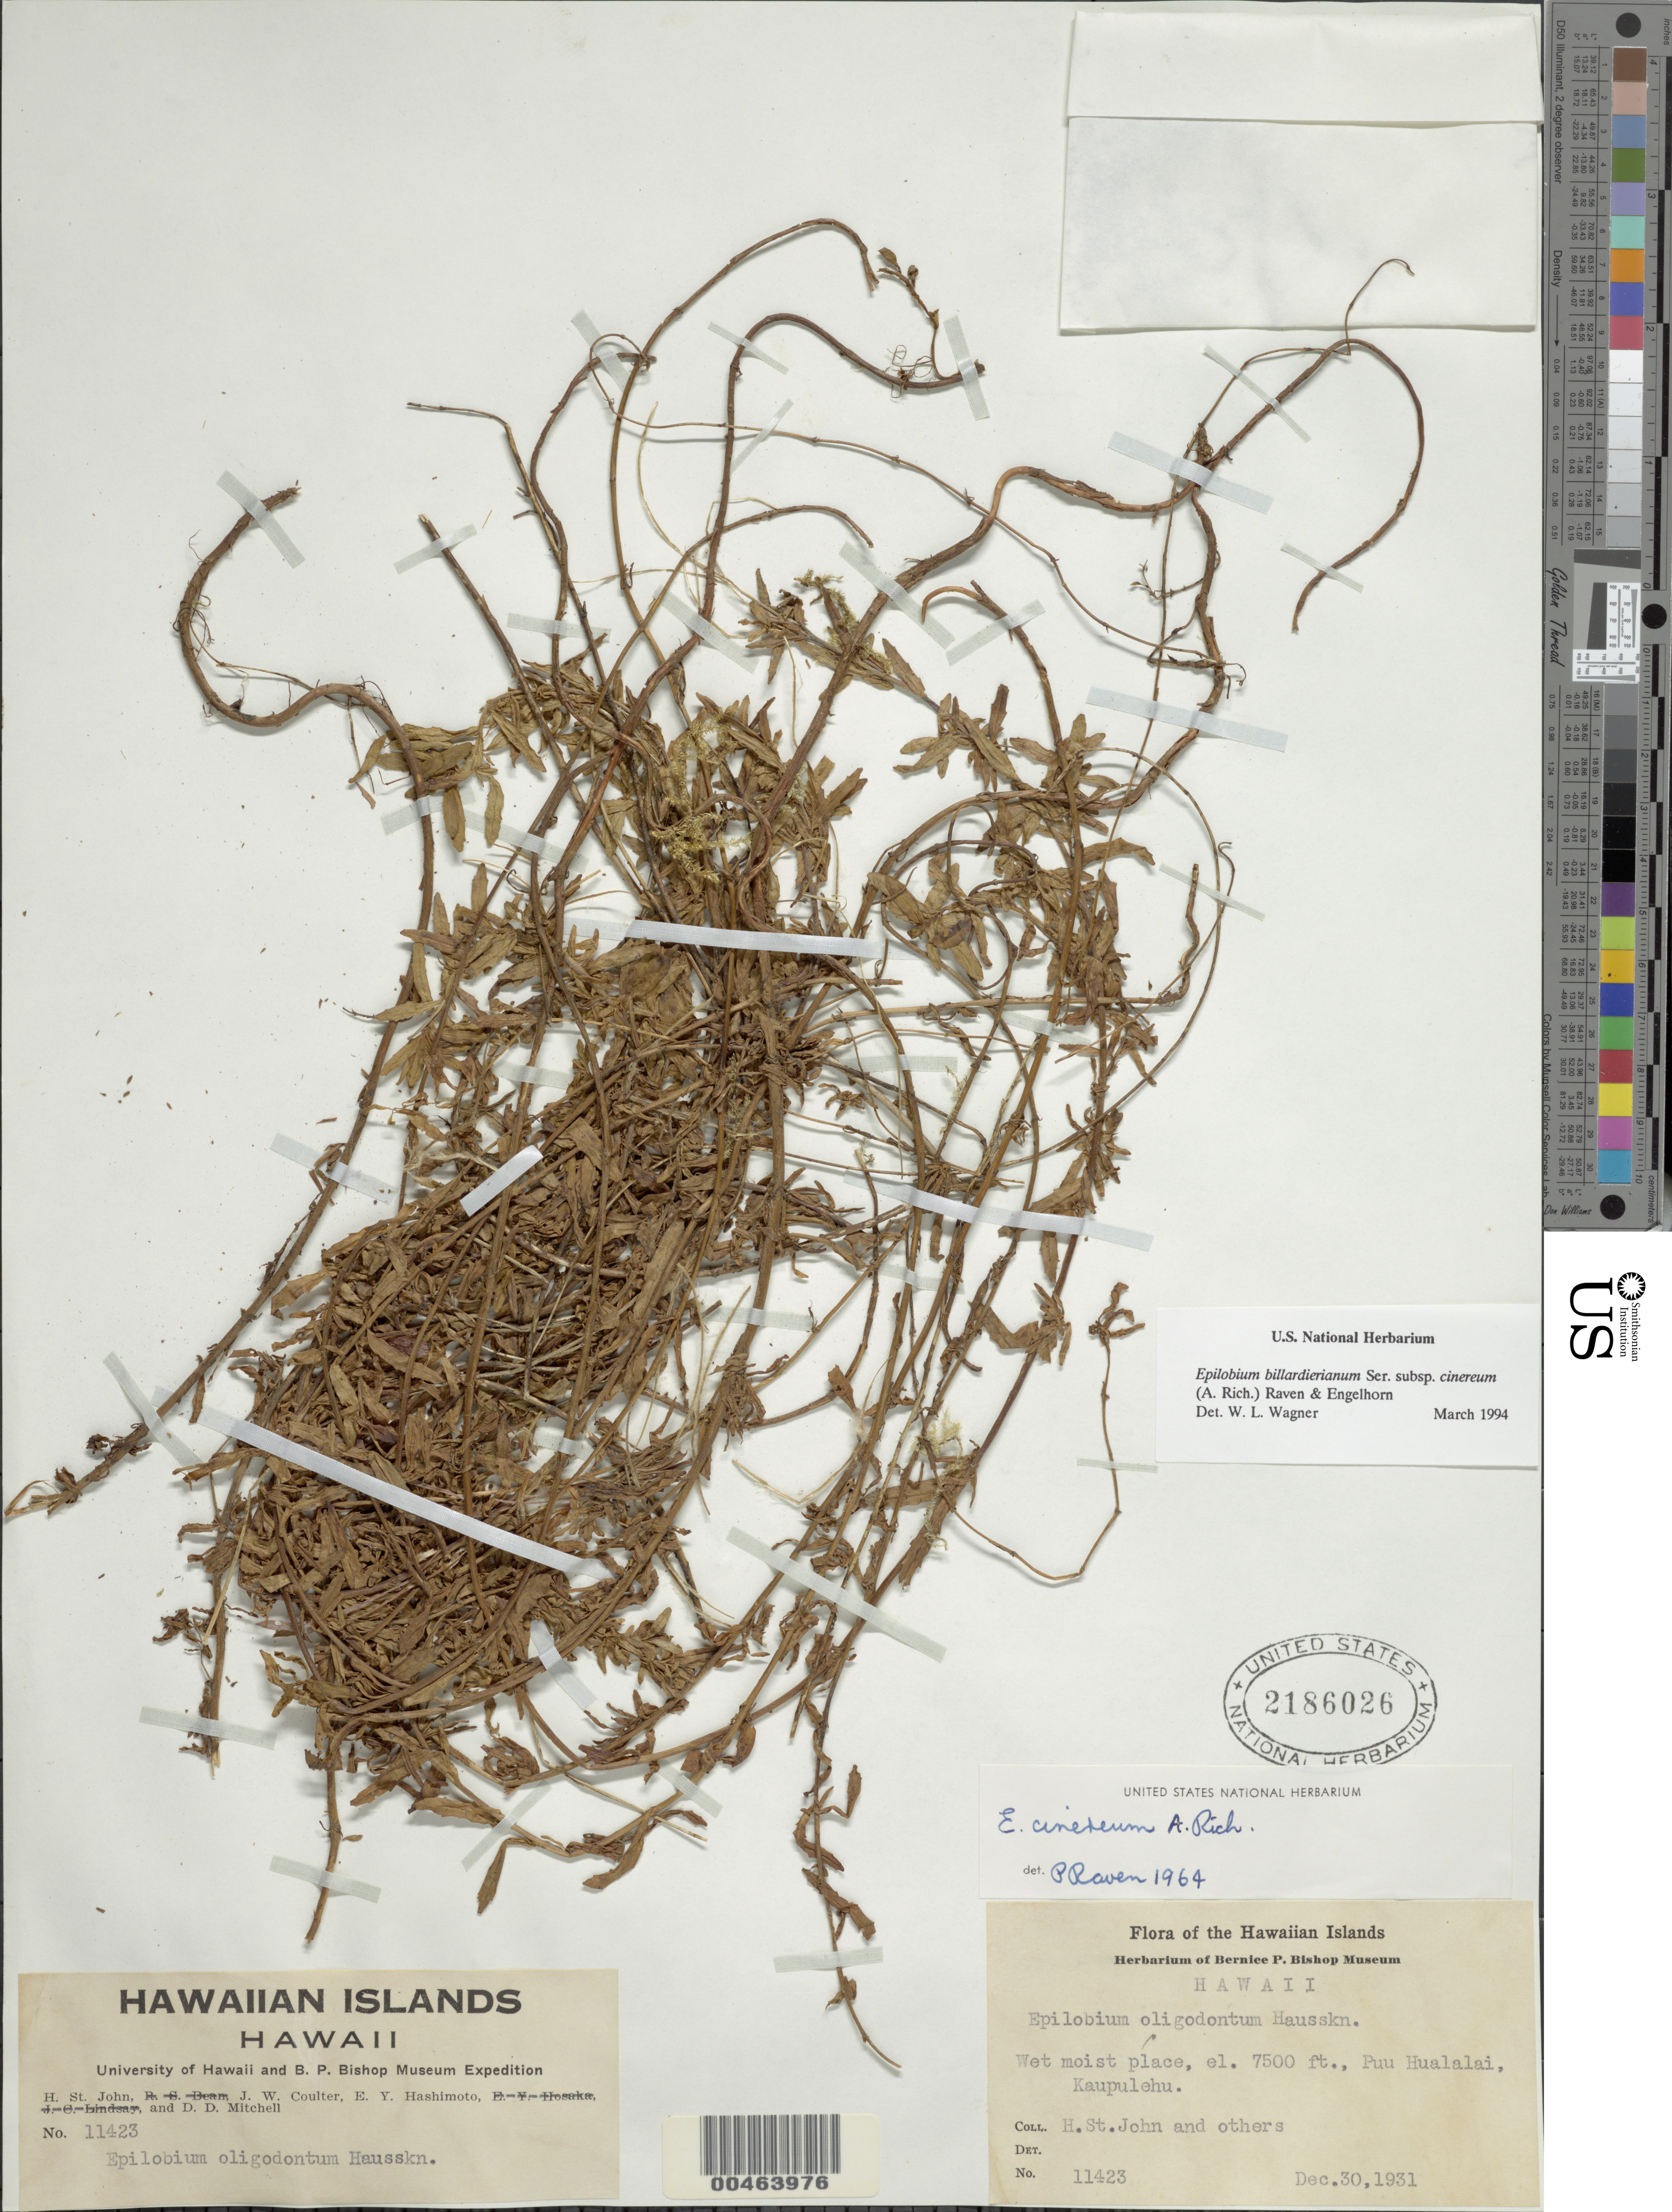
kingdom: Plantae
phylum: Tracheophyta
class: Magnoliopsida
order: Myrtales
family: Onagraceae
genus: Epilobium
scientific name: Epilobium billardiereanum subsp. cinereum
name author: (A. Rich.) P.H. Raven & Engelhorn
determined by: Wagner, W. L., (BOT), Smithsonian Institution - National Museum of Natural History (UNITED STATES)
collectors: H. St. John, J. W. Coulter, E. Hashimoto & D. D. Mitchell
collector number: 11423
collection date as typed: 30 Dec 1931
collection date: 1931-12-30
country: United States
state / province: Hawaii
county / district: Hawaii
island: Hawaii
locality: Puu Hualalai, Kaupulehu.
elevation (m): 2286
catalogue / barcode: US 2186026